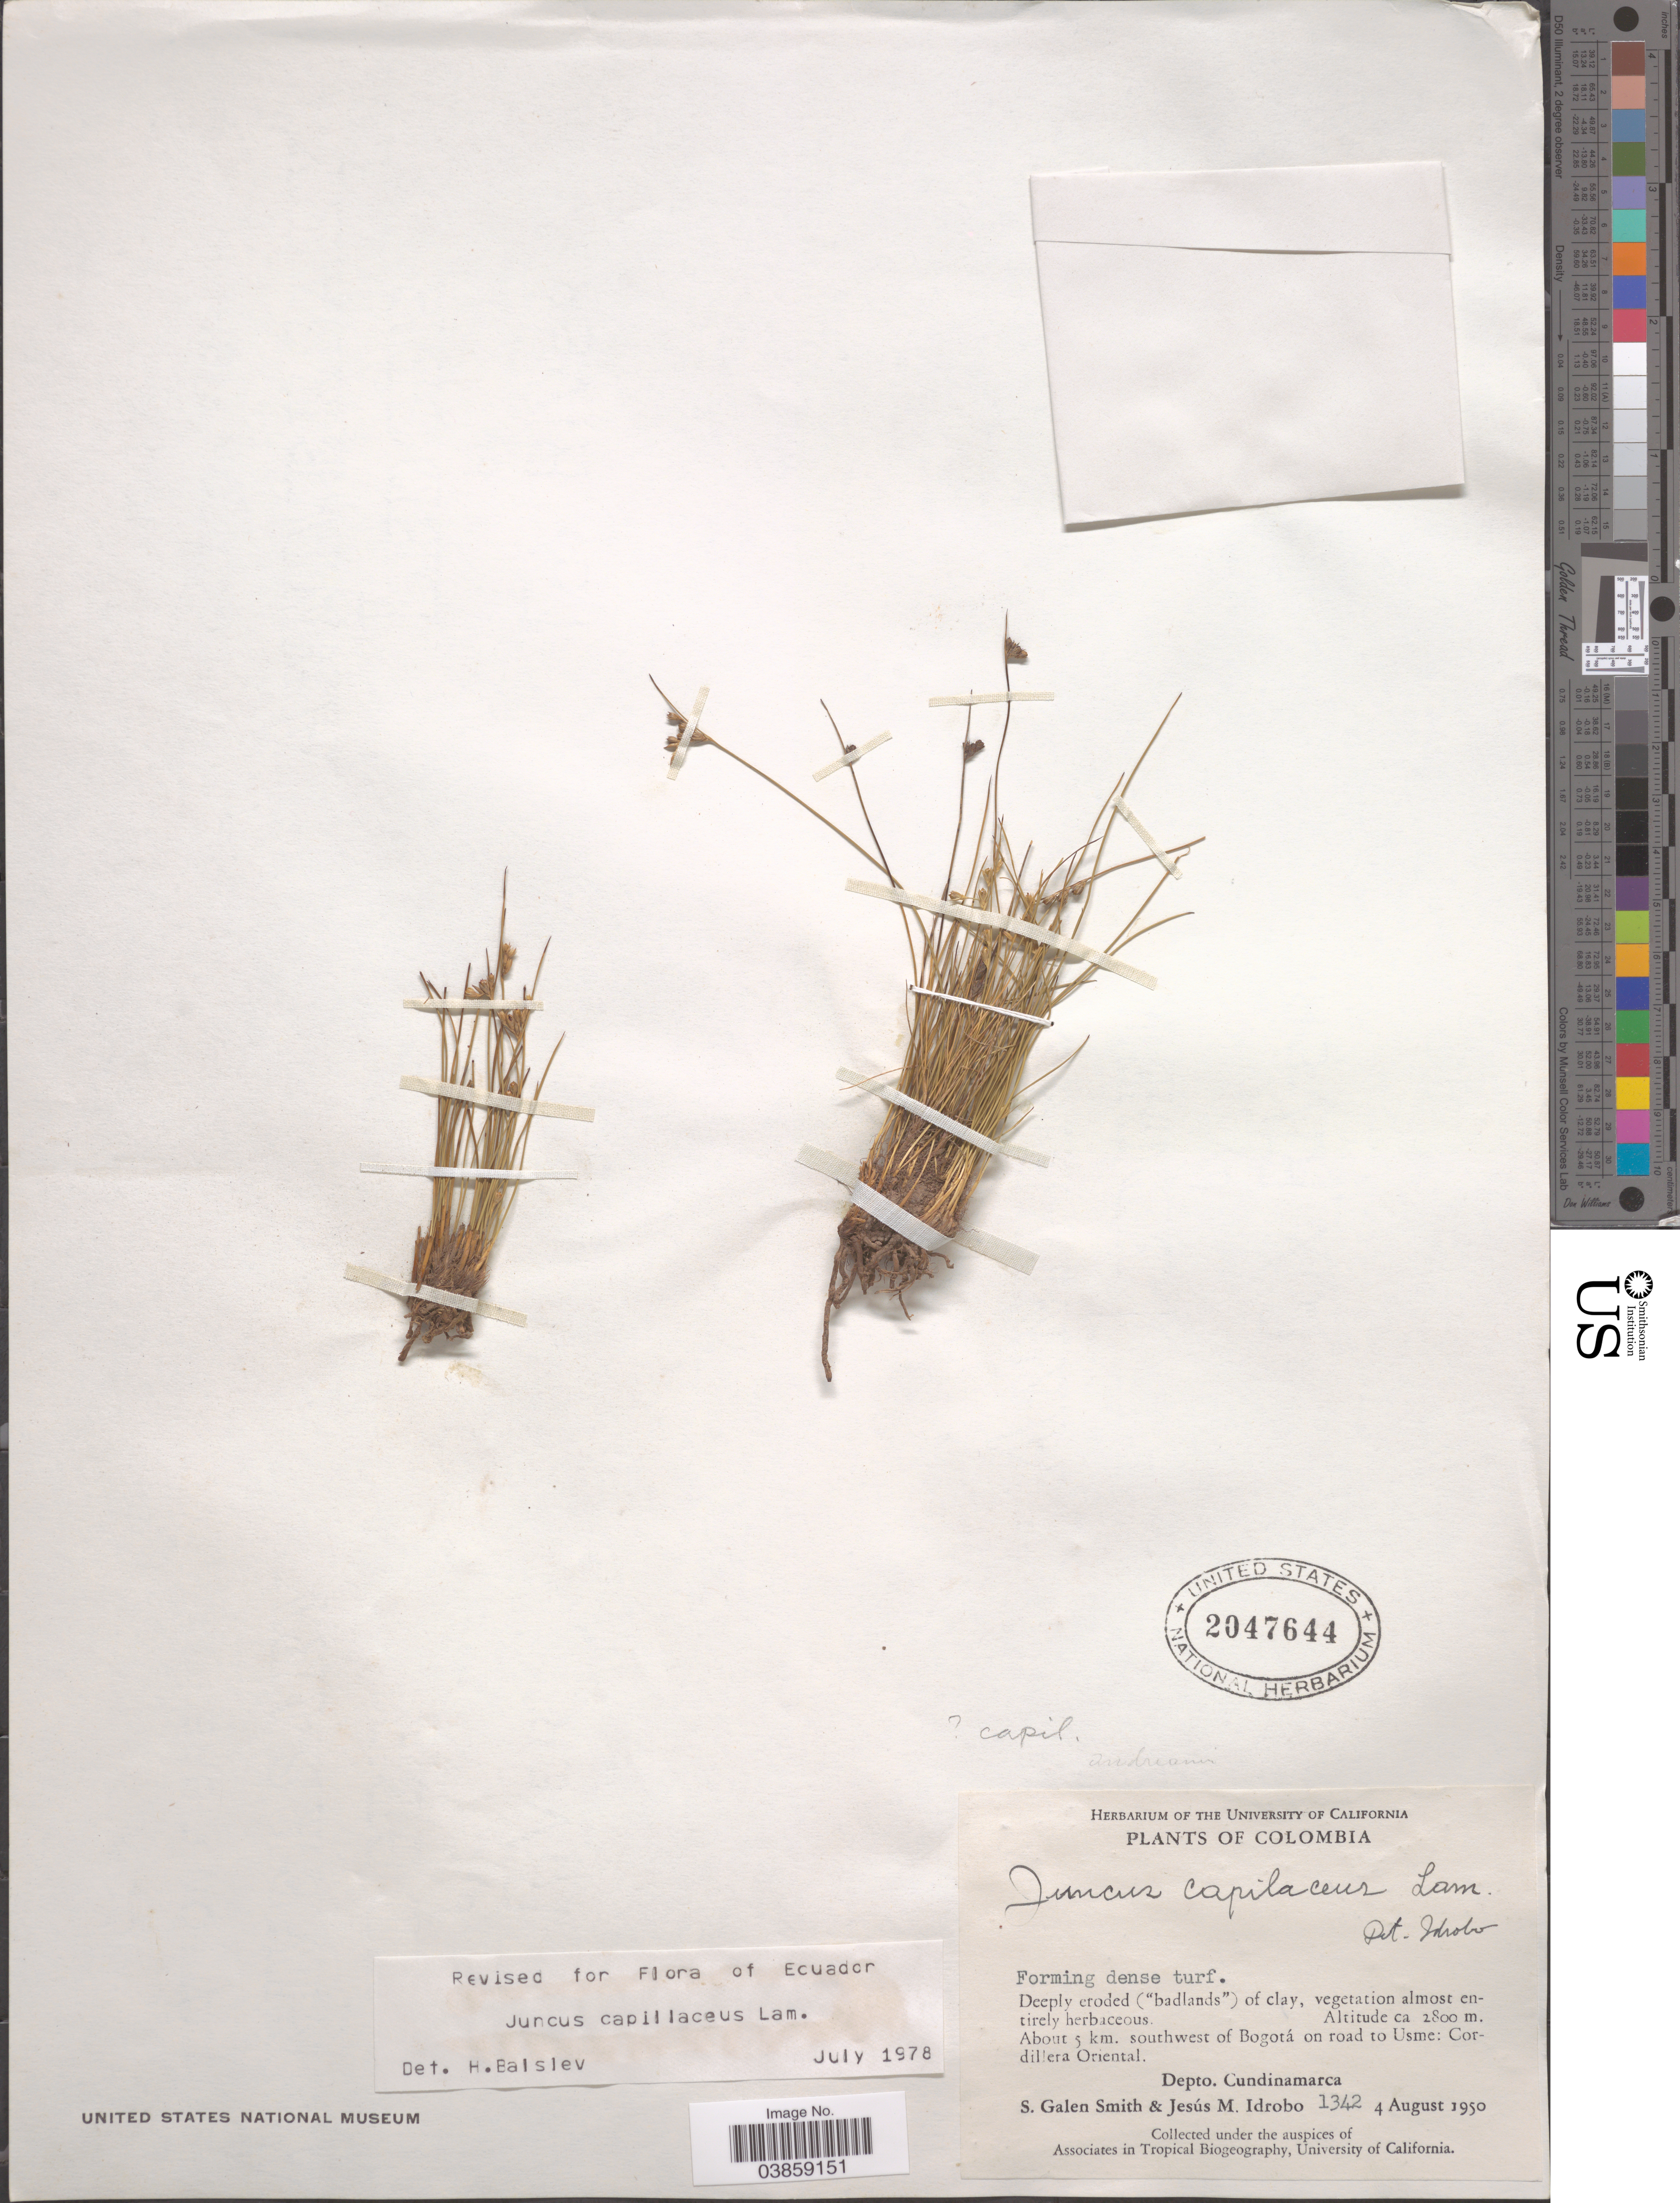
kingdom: Plantae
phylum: Tracheophyta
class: Liliopsida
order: Poales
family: Juncaceae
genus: Juncus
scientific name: Juncus capillaceus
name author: Lam.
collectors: S. G. Smith & J. M. Idrobo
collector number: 1342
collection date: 1950-08-04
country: Colombia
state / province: Cundinamarca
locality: About 5 km. southwest of Bogotá on road to Usme: Cordillera Oriental. Depto. Cundinamarca.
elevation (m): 2800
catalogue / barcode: US 2047644